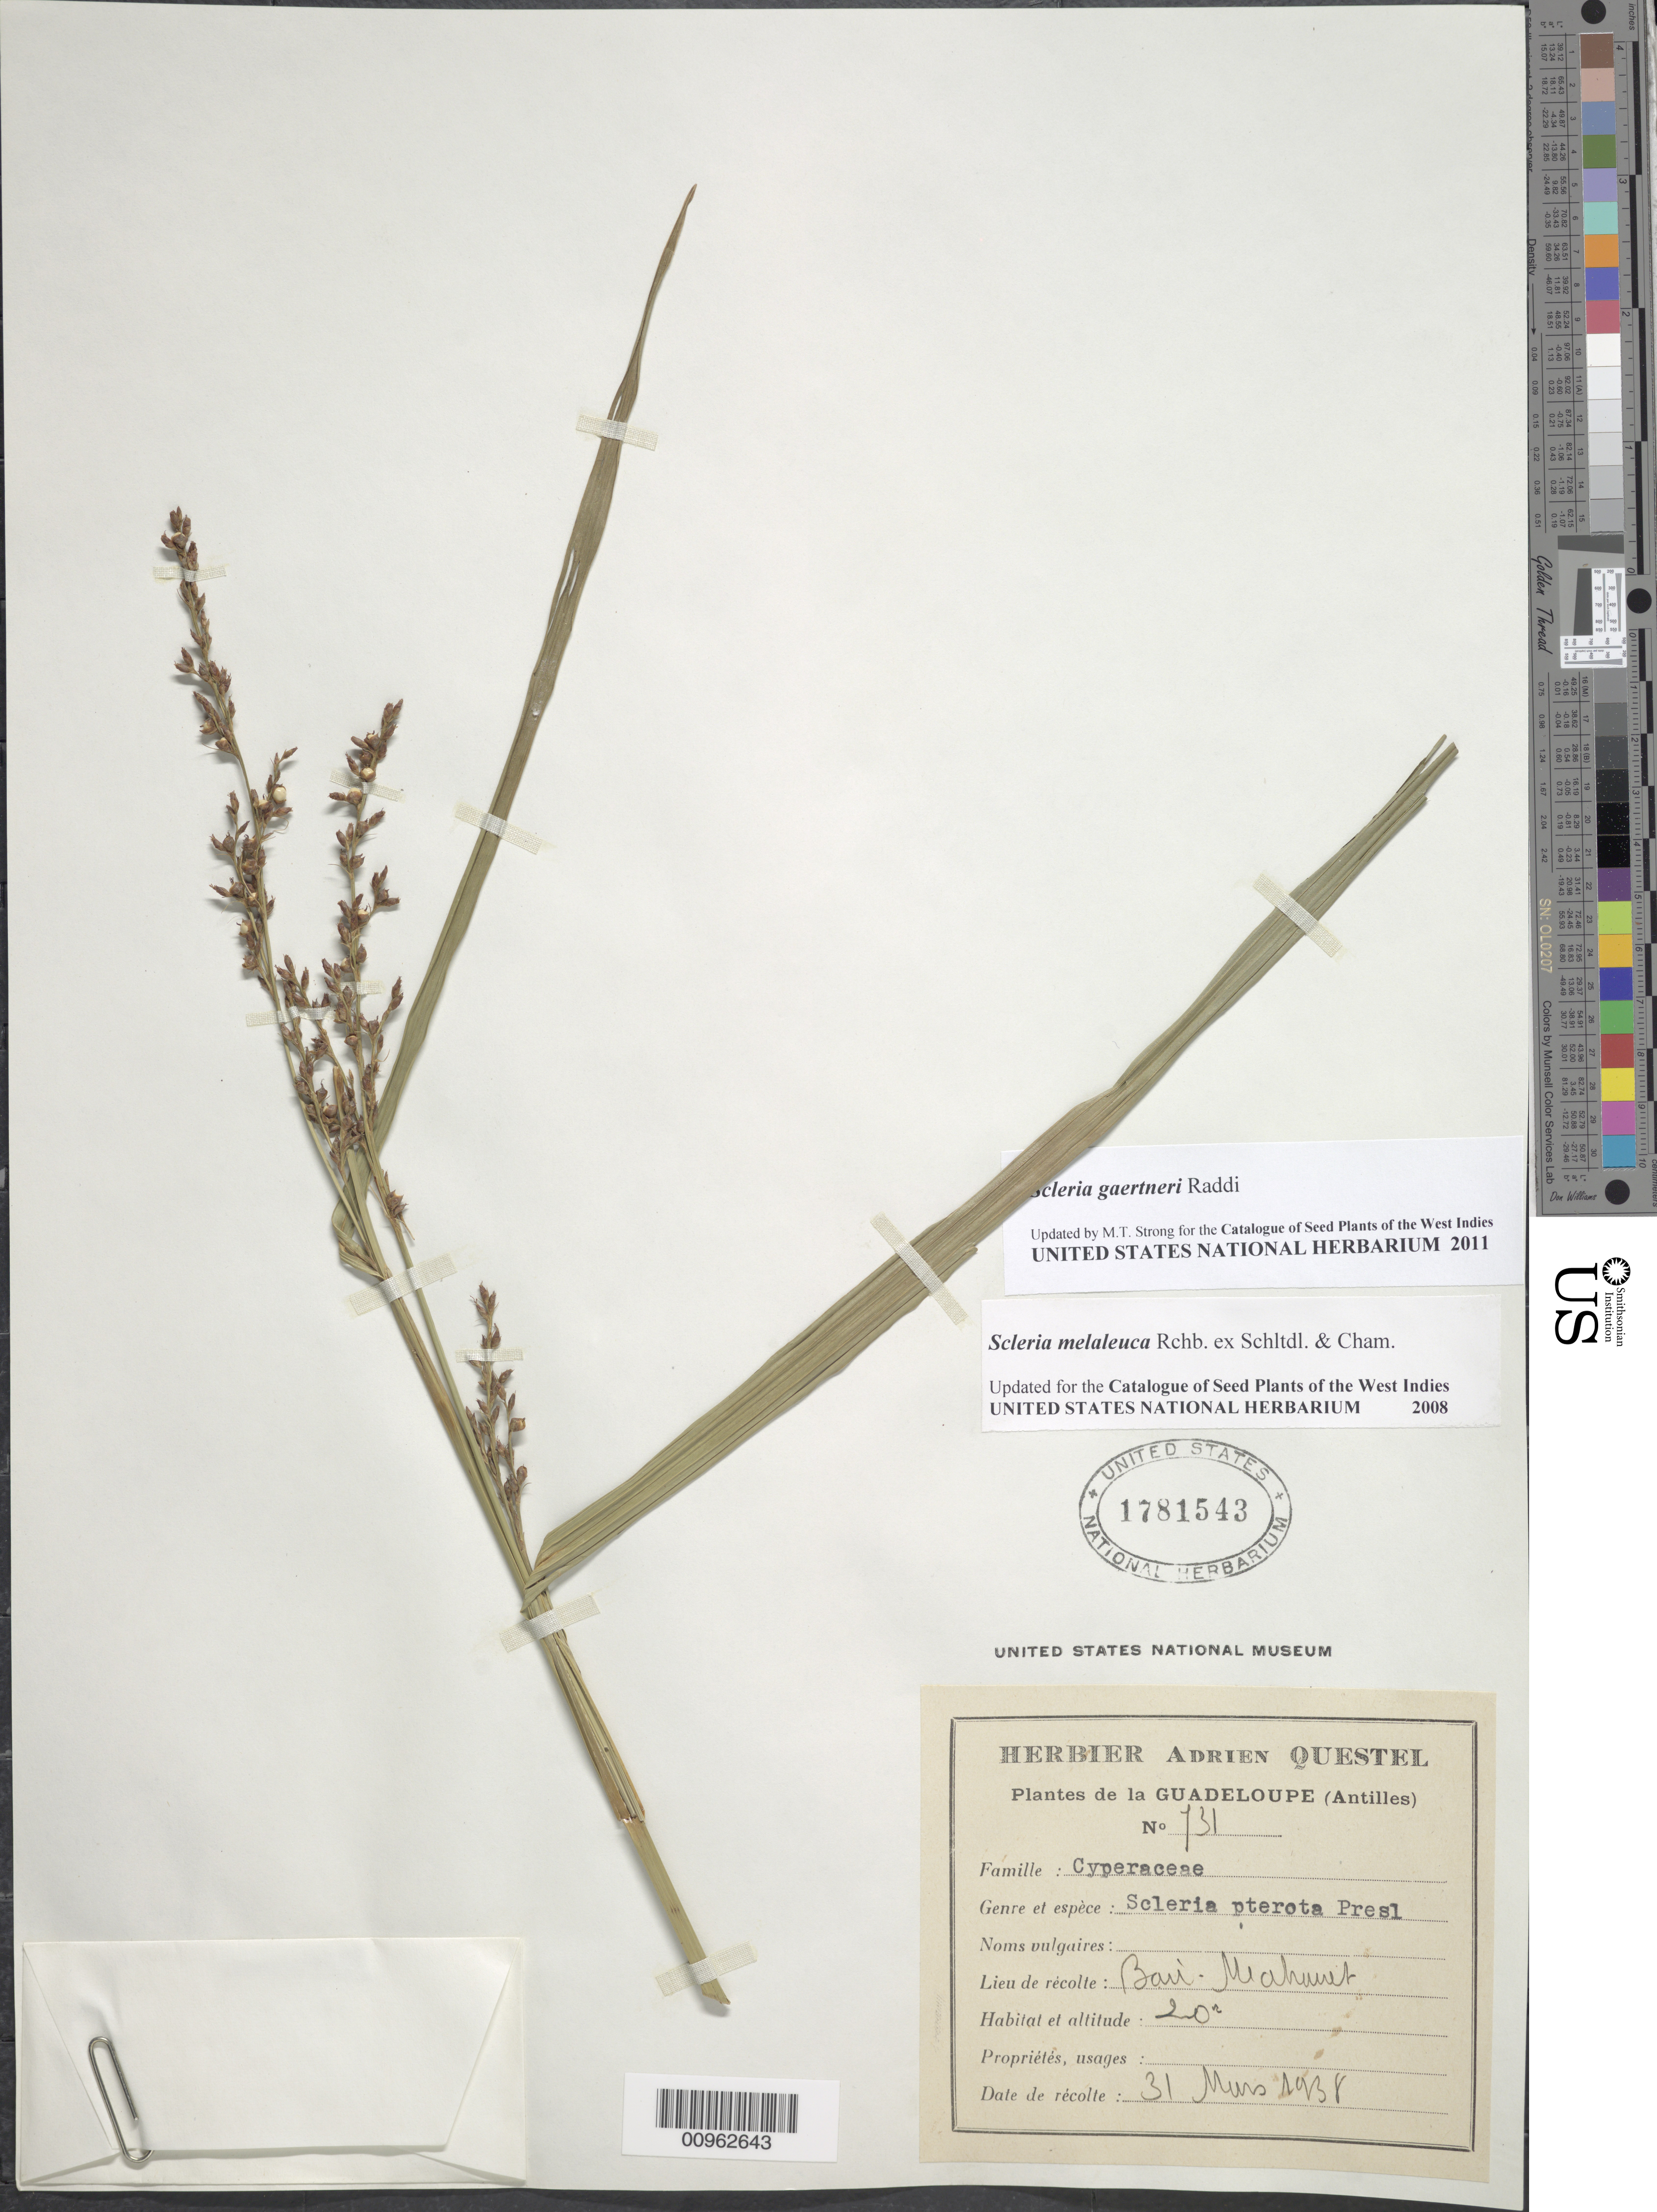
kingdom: Plantae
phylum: Tracheophyta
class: Liliopsida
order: Poales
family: Cyperaceae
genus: Scleria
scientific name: Scleria gaertneri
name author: Raddi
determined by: Strong, M. T., (US), Smithsonian Institution - National Museum of Natural History (UNITED STATES)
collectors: A. Questel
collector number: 731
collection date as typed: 31 Mar 1938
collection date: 1938-03-31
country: Guadeloupe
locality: Baie Mahault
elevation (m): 20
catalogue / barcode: US 1781543